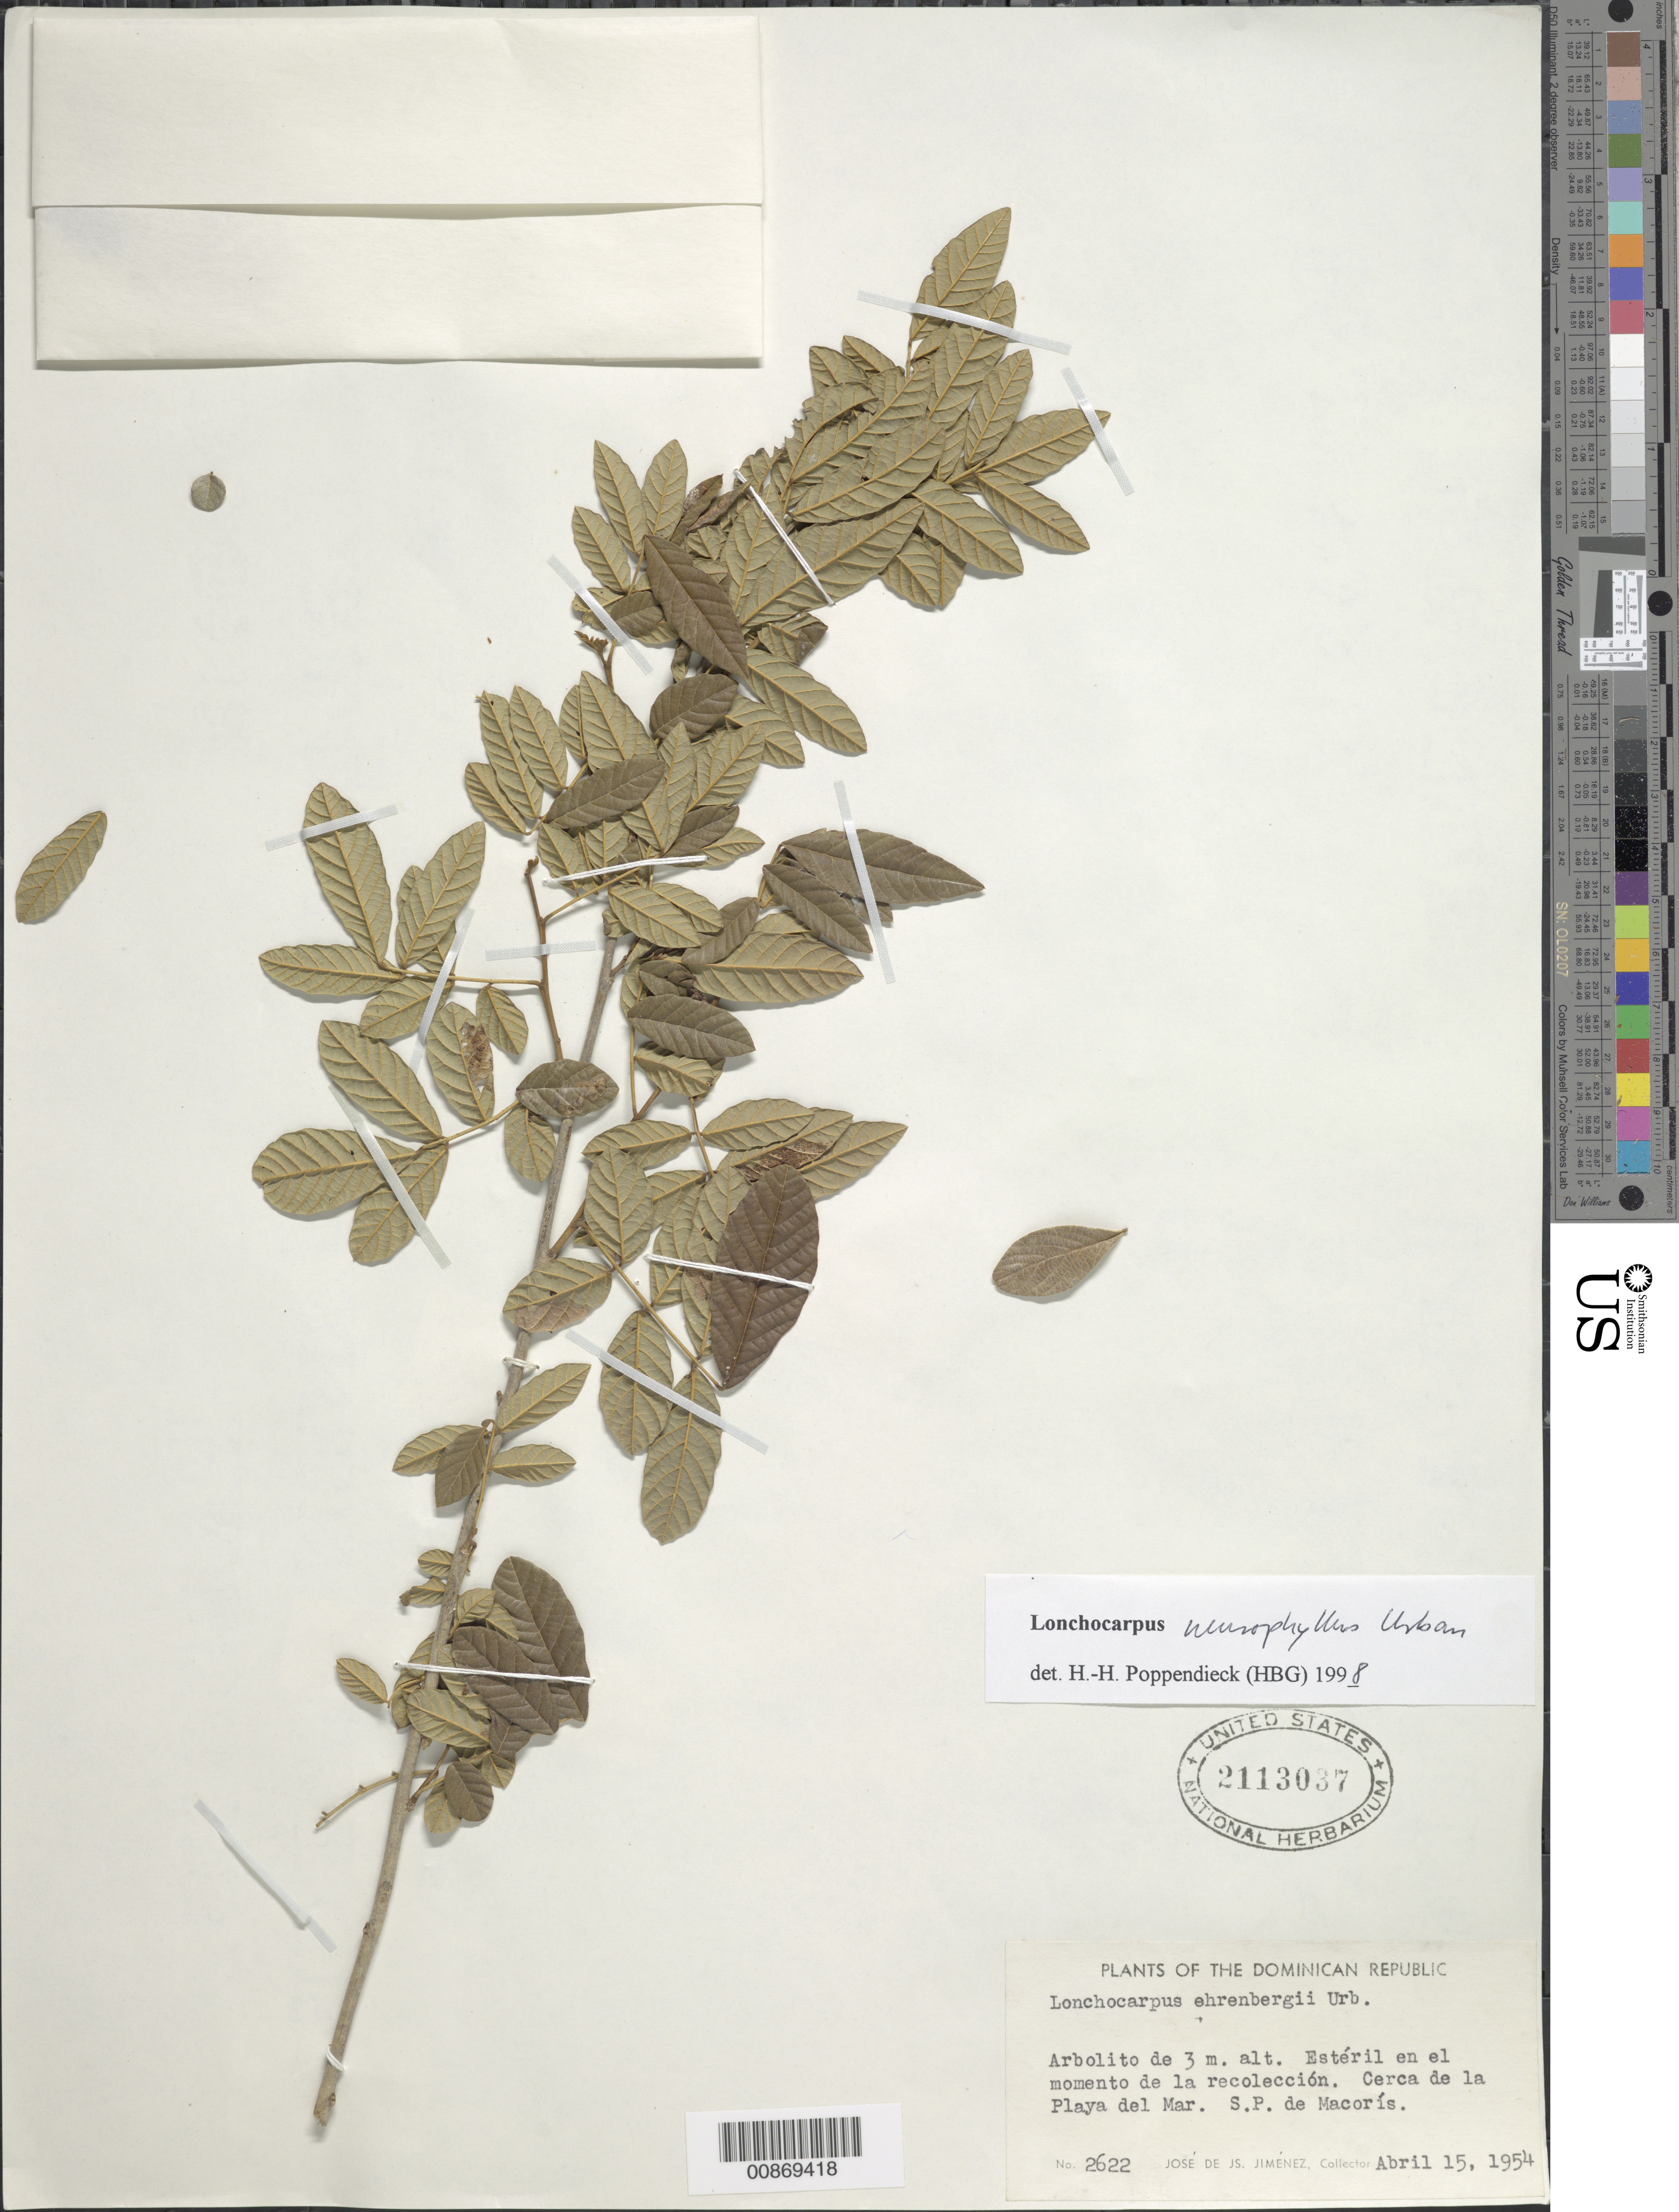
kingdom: Plantae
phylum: Tracheophyta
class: Magnoliopsida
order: Fabales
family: Fabaceae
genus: Lonchocarpus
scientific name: Lonchocarpus neurophyllus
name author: Urb.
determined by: Poppendieck, H.-H., (HBG), Institut fur Allgemeine Botanik und Botanischer Garten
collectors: J. J. Jiménez Almonte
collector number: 2622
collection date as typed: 15 Apr 1954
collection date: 1954-04-15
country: Dominican Republic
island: Hispaniola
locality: San Pedro de Macorís.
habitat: Cerca de la Playa del Mar.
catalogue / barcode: US 2113037